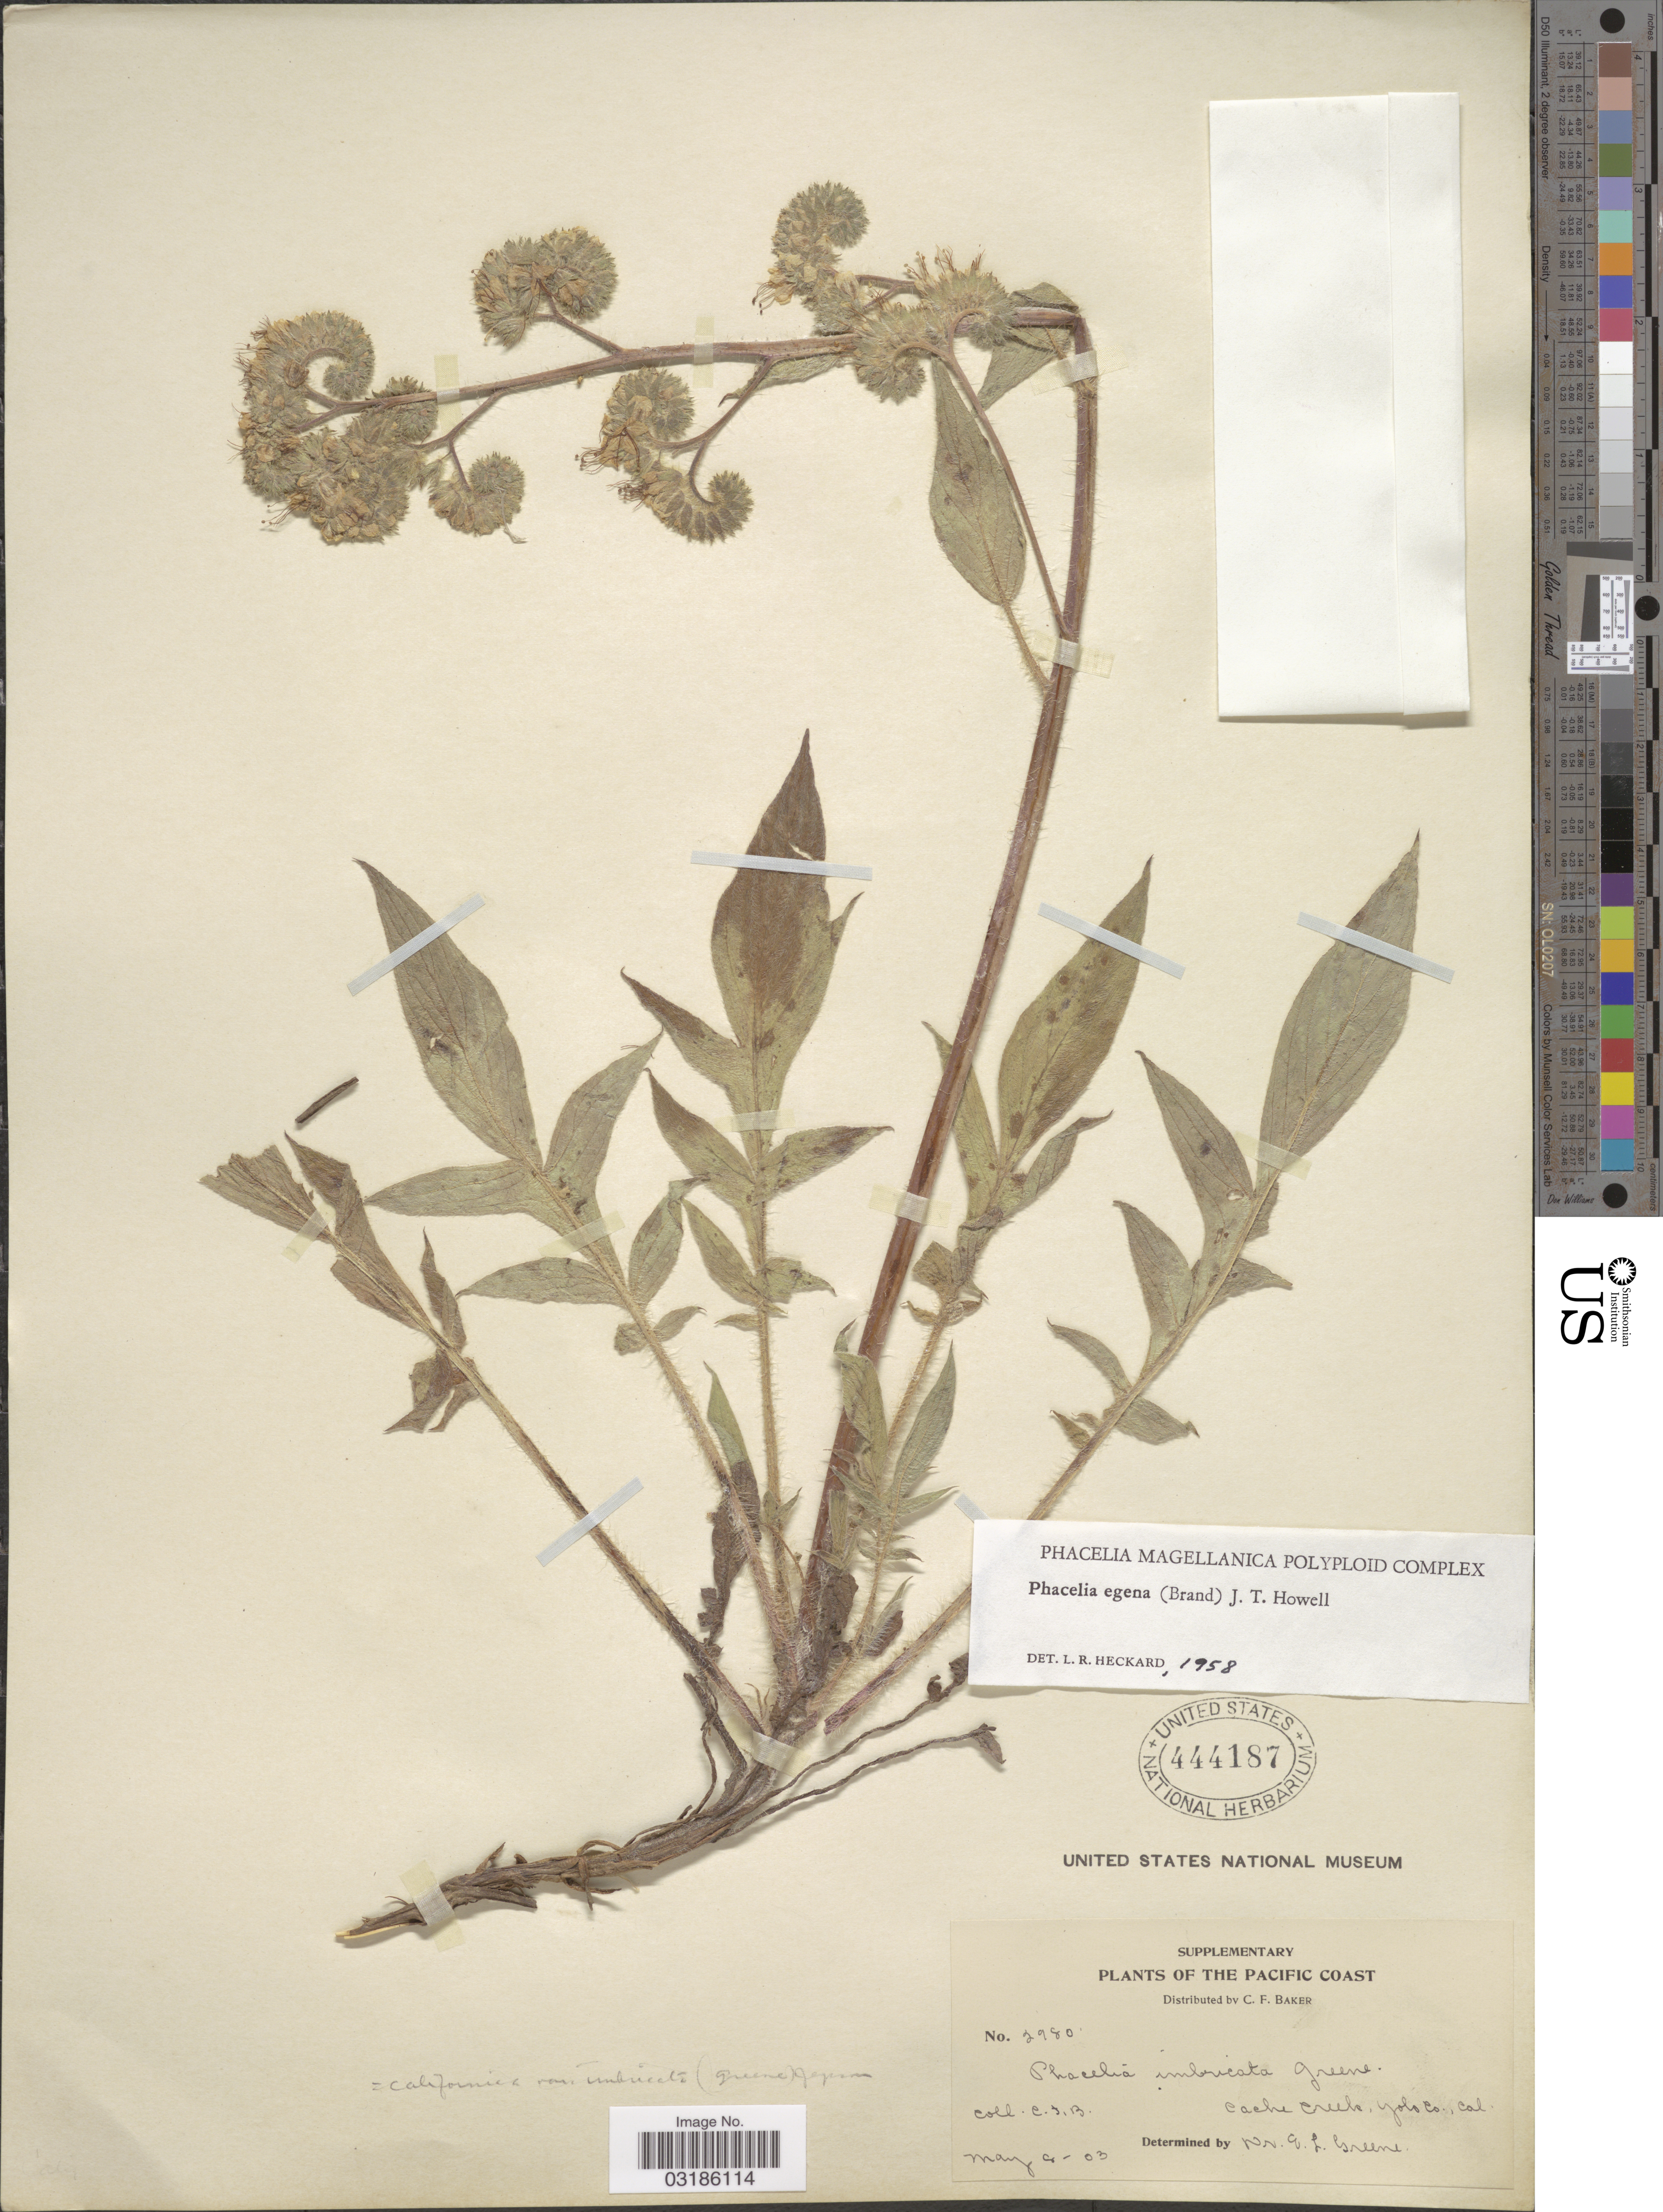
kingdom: Plantae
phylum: Tracheophyta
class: Magnoliopsida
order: Boraginales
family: Hydrophyllaceae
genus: Phacelia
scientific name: Phacelia egena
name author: (Brand) Howell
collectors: C. F. Baker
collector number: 2980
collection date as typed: Transcribed d/m/y: 8/5/3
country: United States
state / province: California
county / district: Yolo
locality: Pacific Coast. Cache Cree, Yolo Co.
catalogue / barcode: US 444187